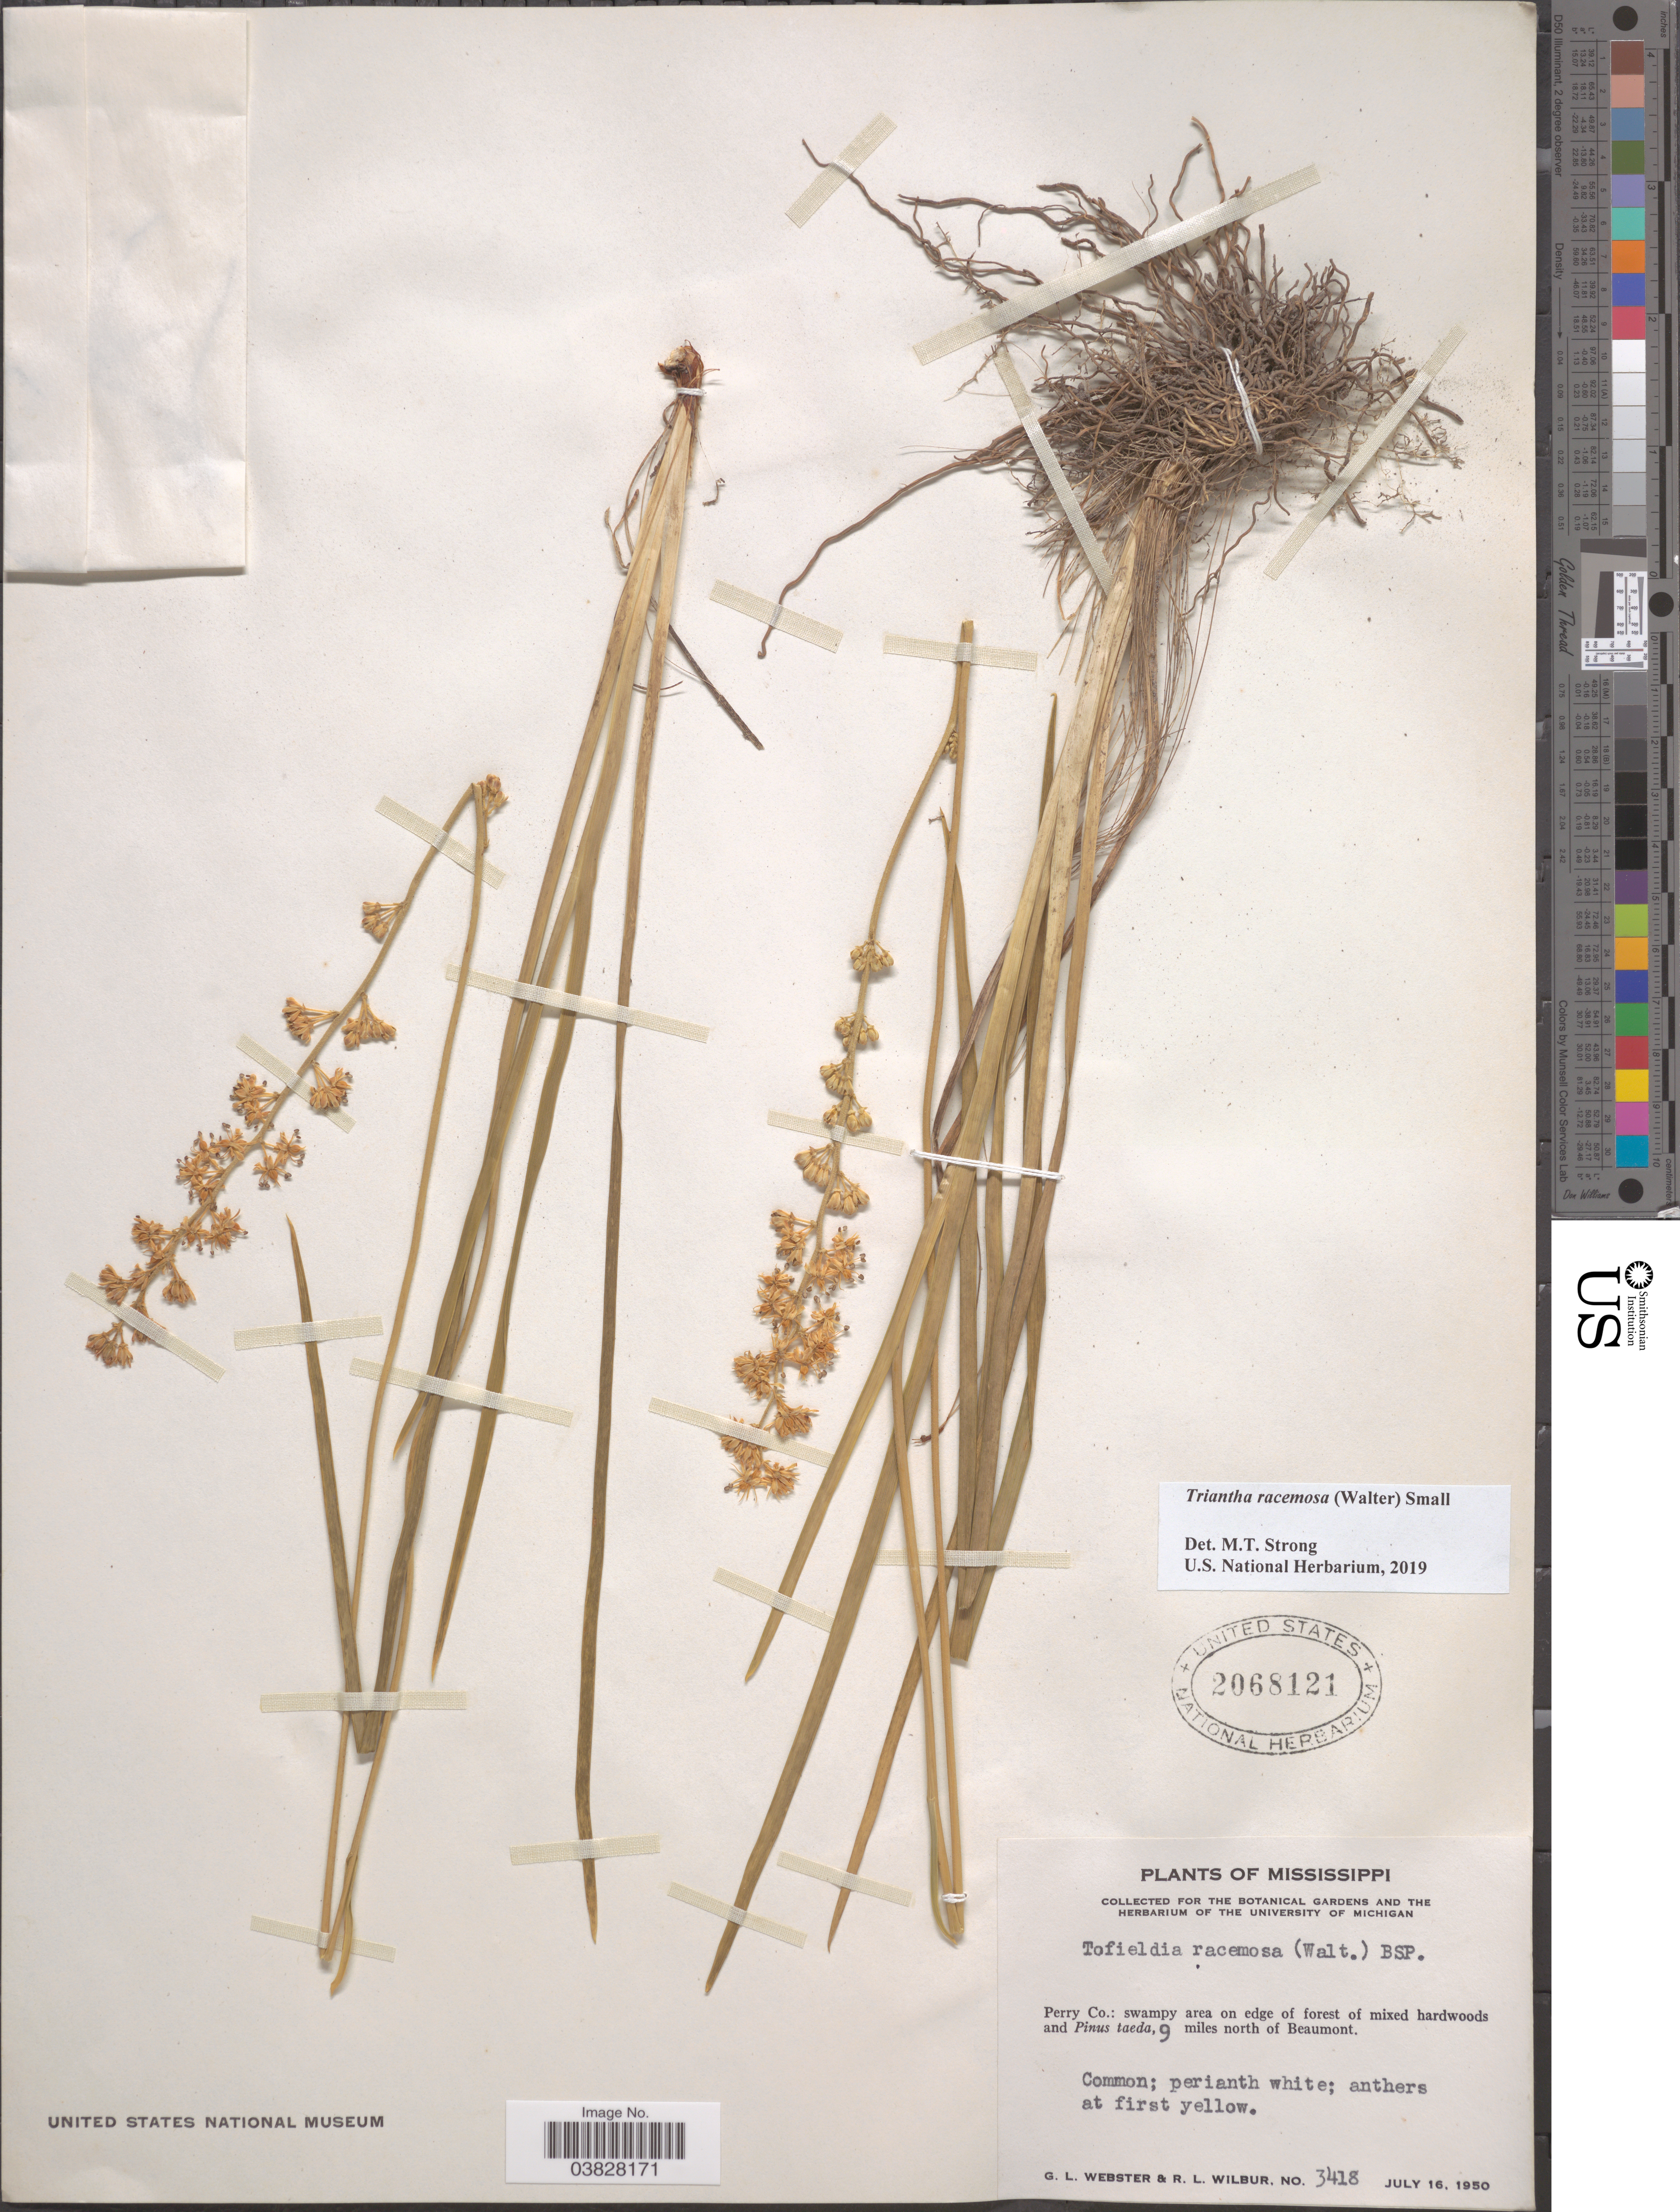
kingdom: Plantae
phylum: Tracheophyta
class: Liliopsida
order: Alismatales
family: Tofieldiaceae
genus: Triantha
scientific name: Triantha racemosa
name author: (Walter) Small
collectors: G. L. Webster & R. L. Wilbur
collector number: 3418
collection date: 1950-07-16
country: United States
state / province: Mississippi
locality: Perry Co.: 9 miles north of Beaumont.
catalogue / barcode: US 2068121